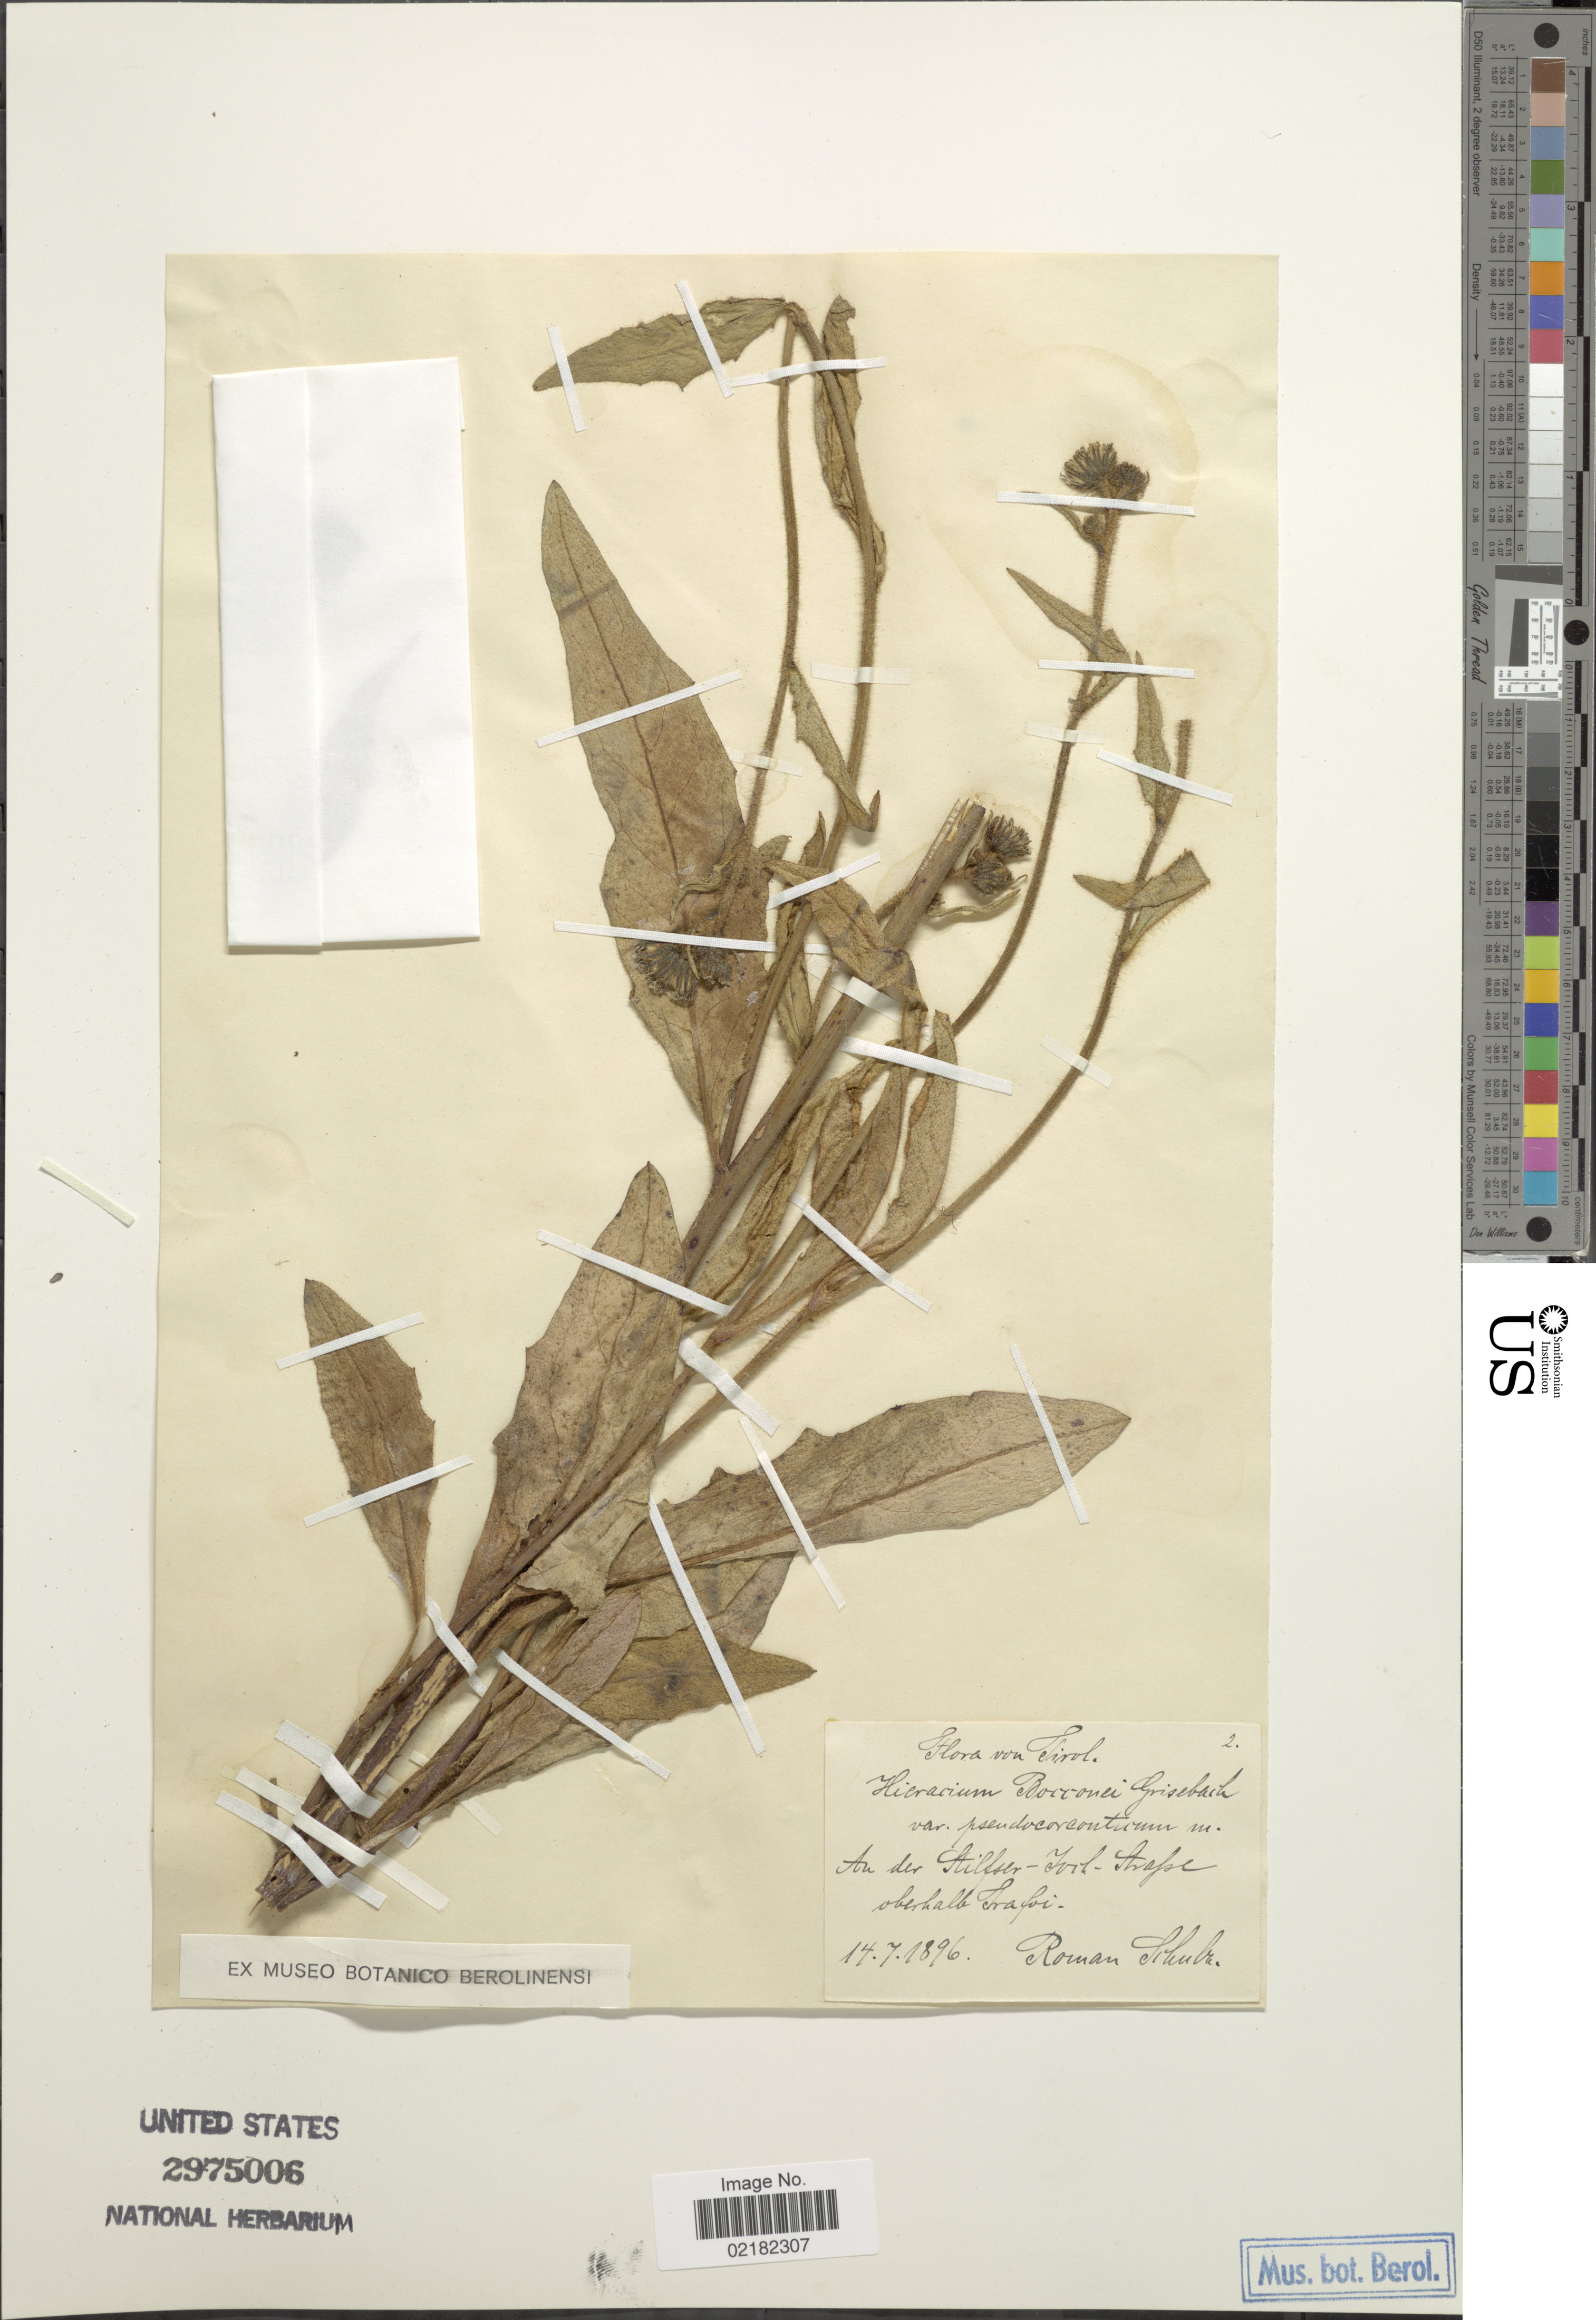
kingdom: Plantae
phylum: Tracheophyta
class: Magnoliopsida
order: Asterales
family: Asteraceae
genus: Hieracium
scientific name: Hieracium bocconei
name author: Griseb.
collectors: R. Schulz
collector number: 2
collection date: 1896-07-14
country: Austria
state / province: Tirol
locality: An der Ailfser-Ivil-Aralpe oberhalb Trafoi. [interpreted]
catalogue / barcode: US 2975006